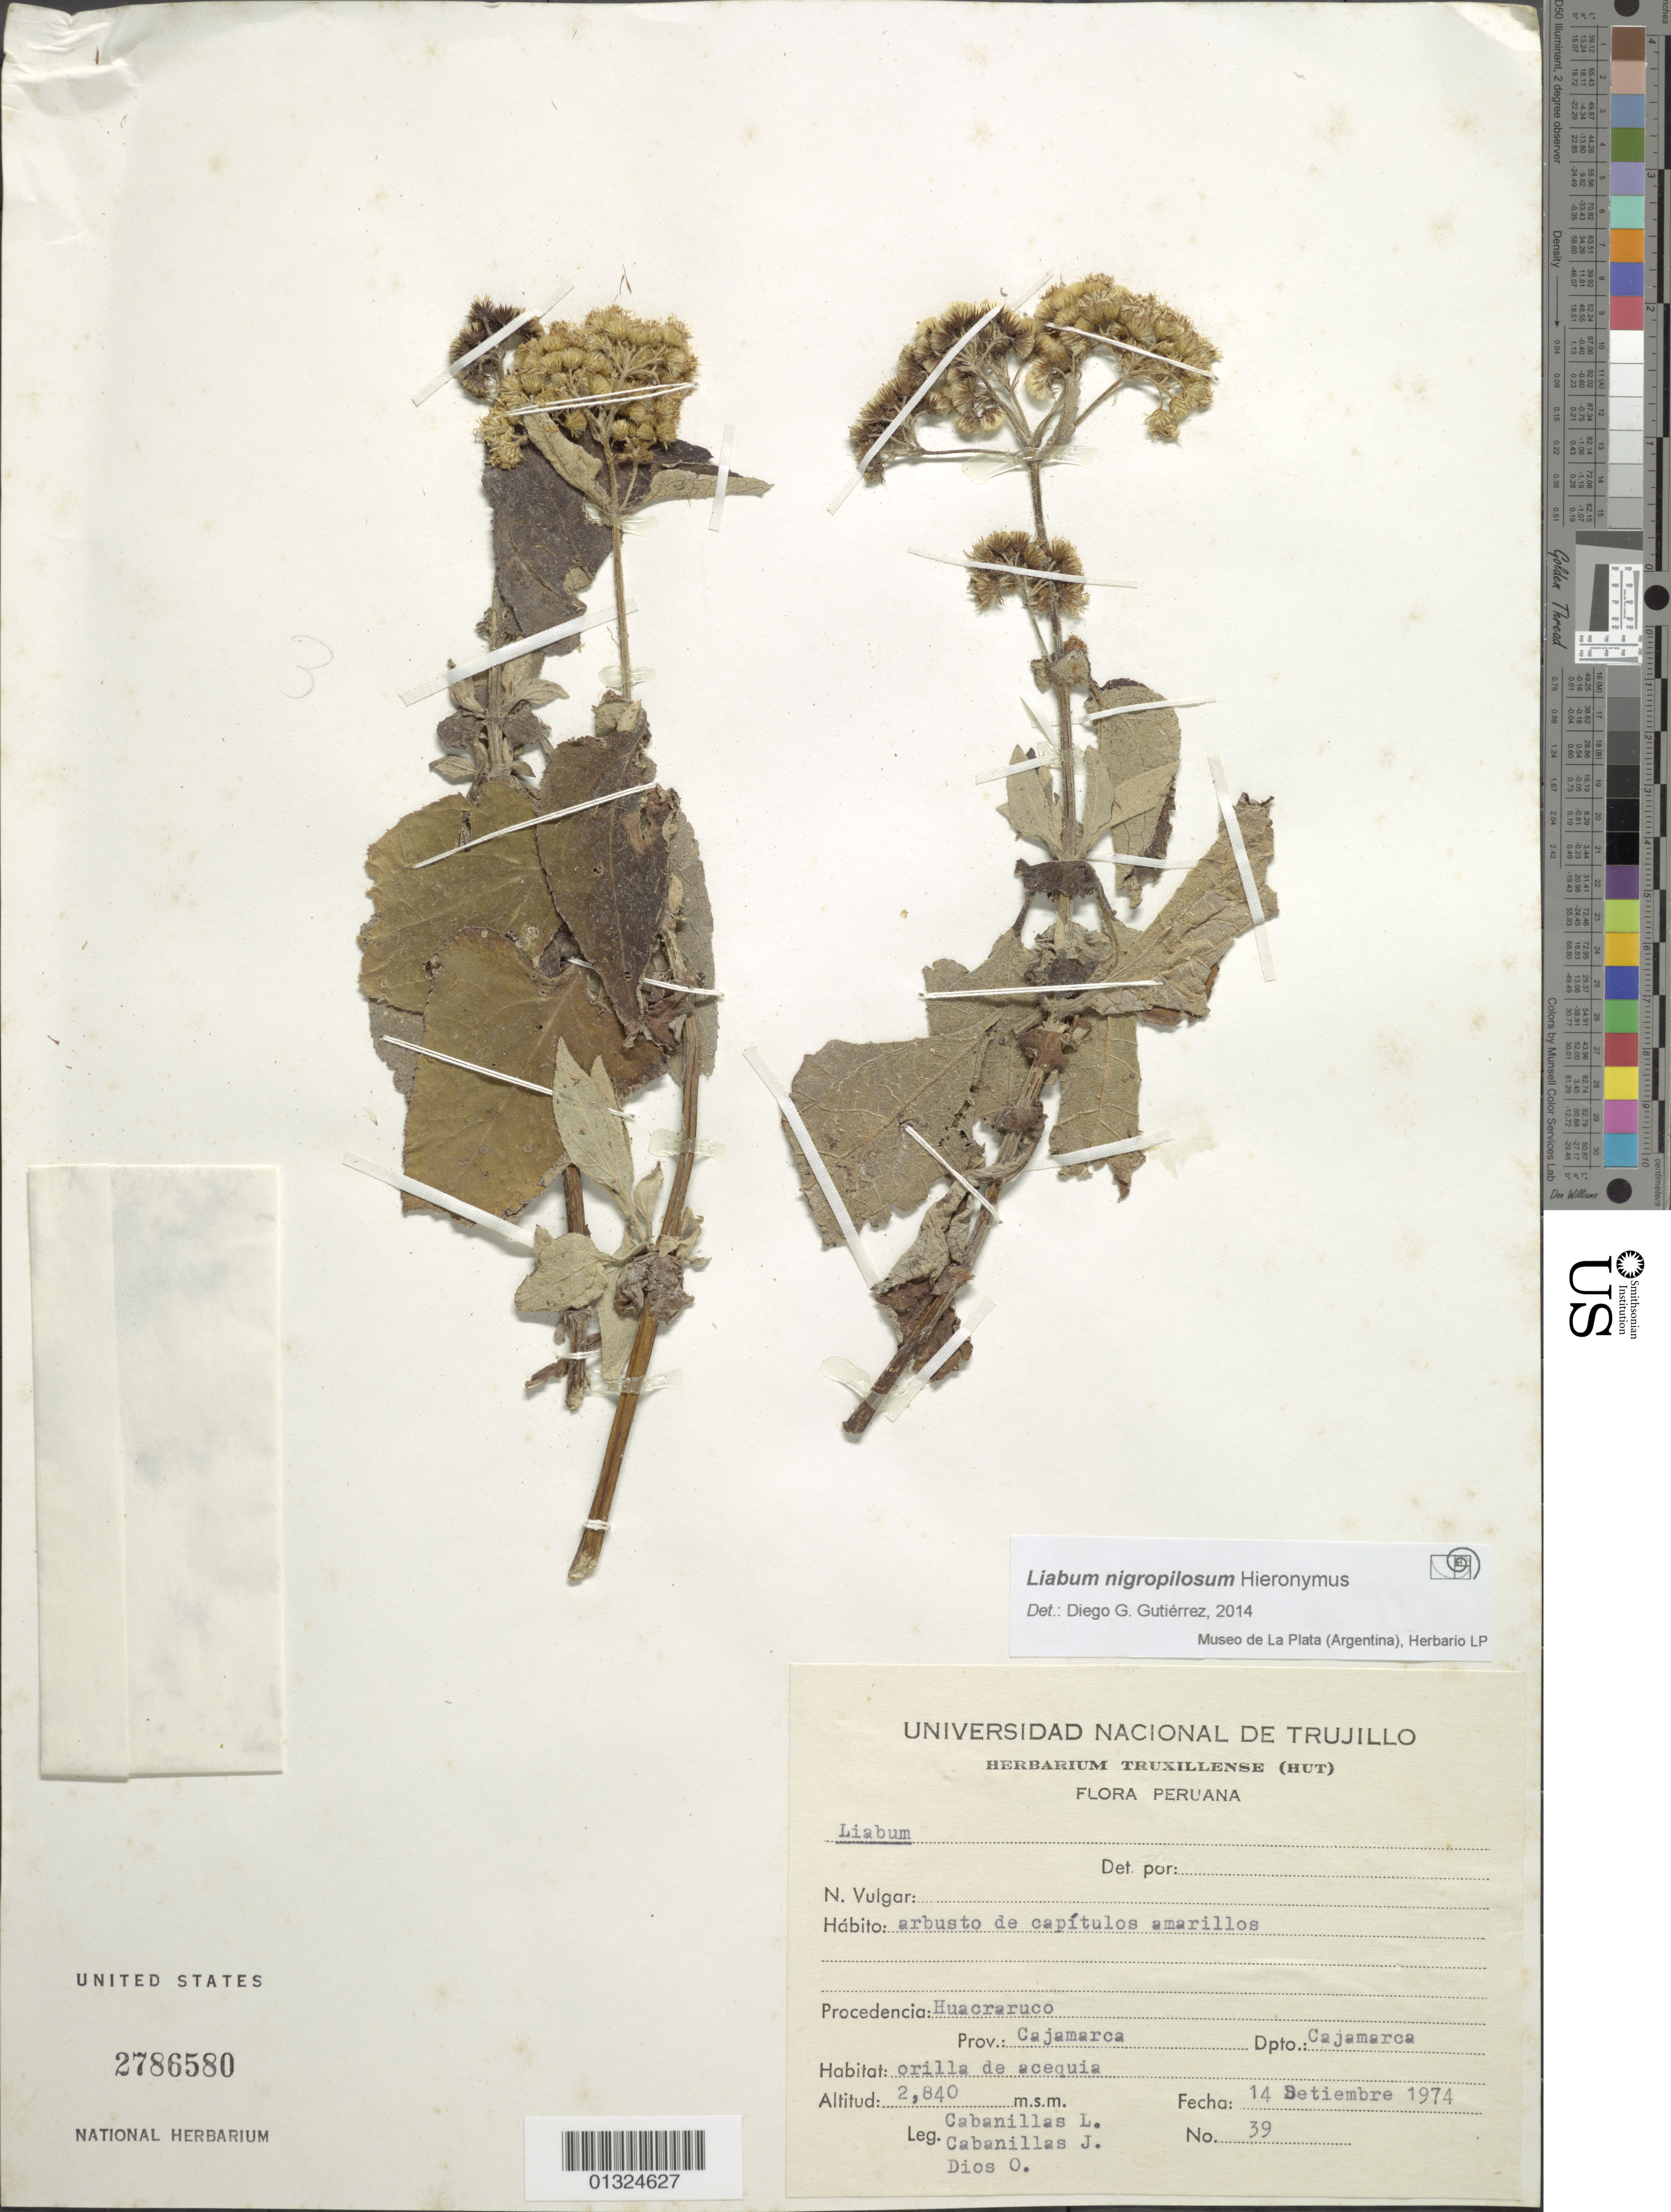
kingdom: Plantae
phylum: Tracheophyta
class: Magnoliopsida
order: Asterales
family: Asteraceae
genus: Liabum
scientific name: Liabum nigropilosum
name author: Hieron.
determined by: Gutierrez, D. G.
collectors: L. Cabanillas, J. Cabanillas & O. Dios C.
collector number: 39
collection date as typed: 14 September 1974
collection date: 1974-09-14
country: Peru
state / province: Cajamarca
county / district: Cajamarca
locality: Huacraruco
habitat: Orilla de acequia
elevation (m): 2840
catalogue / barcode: US 2786580